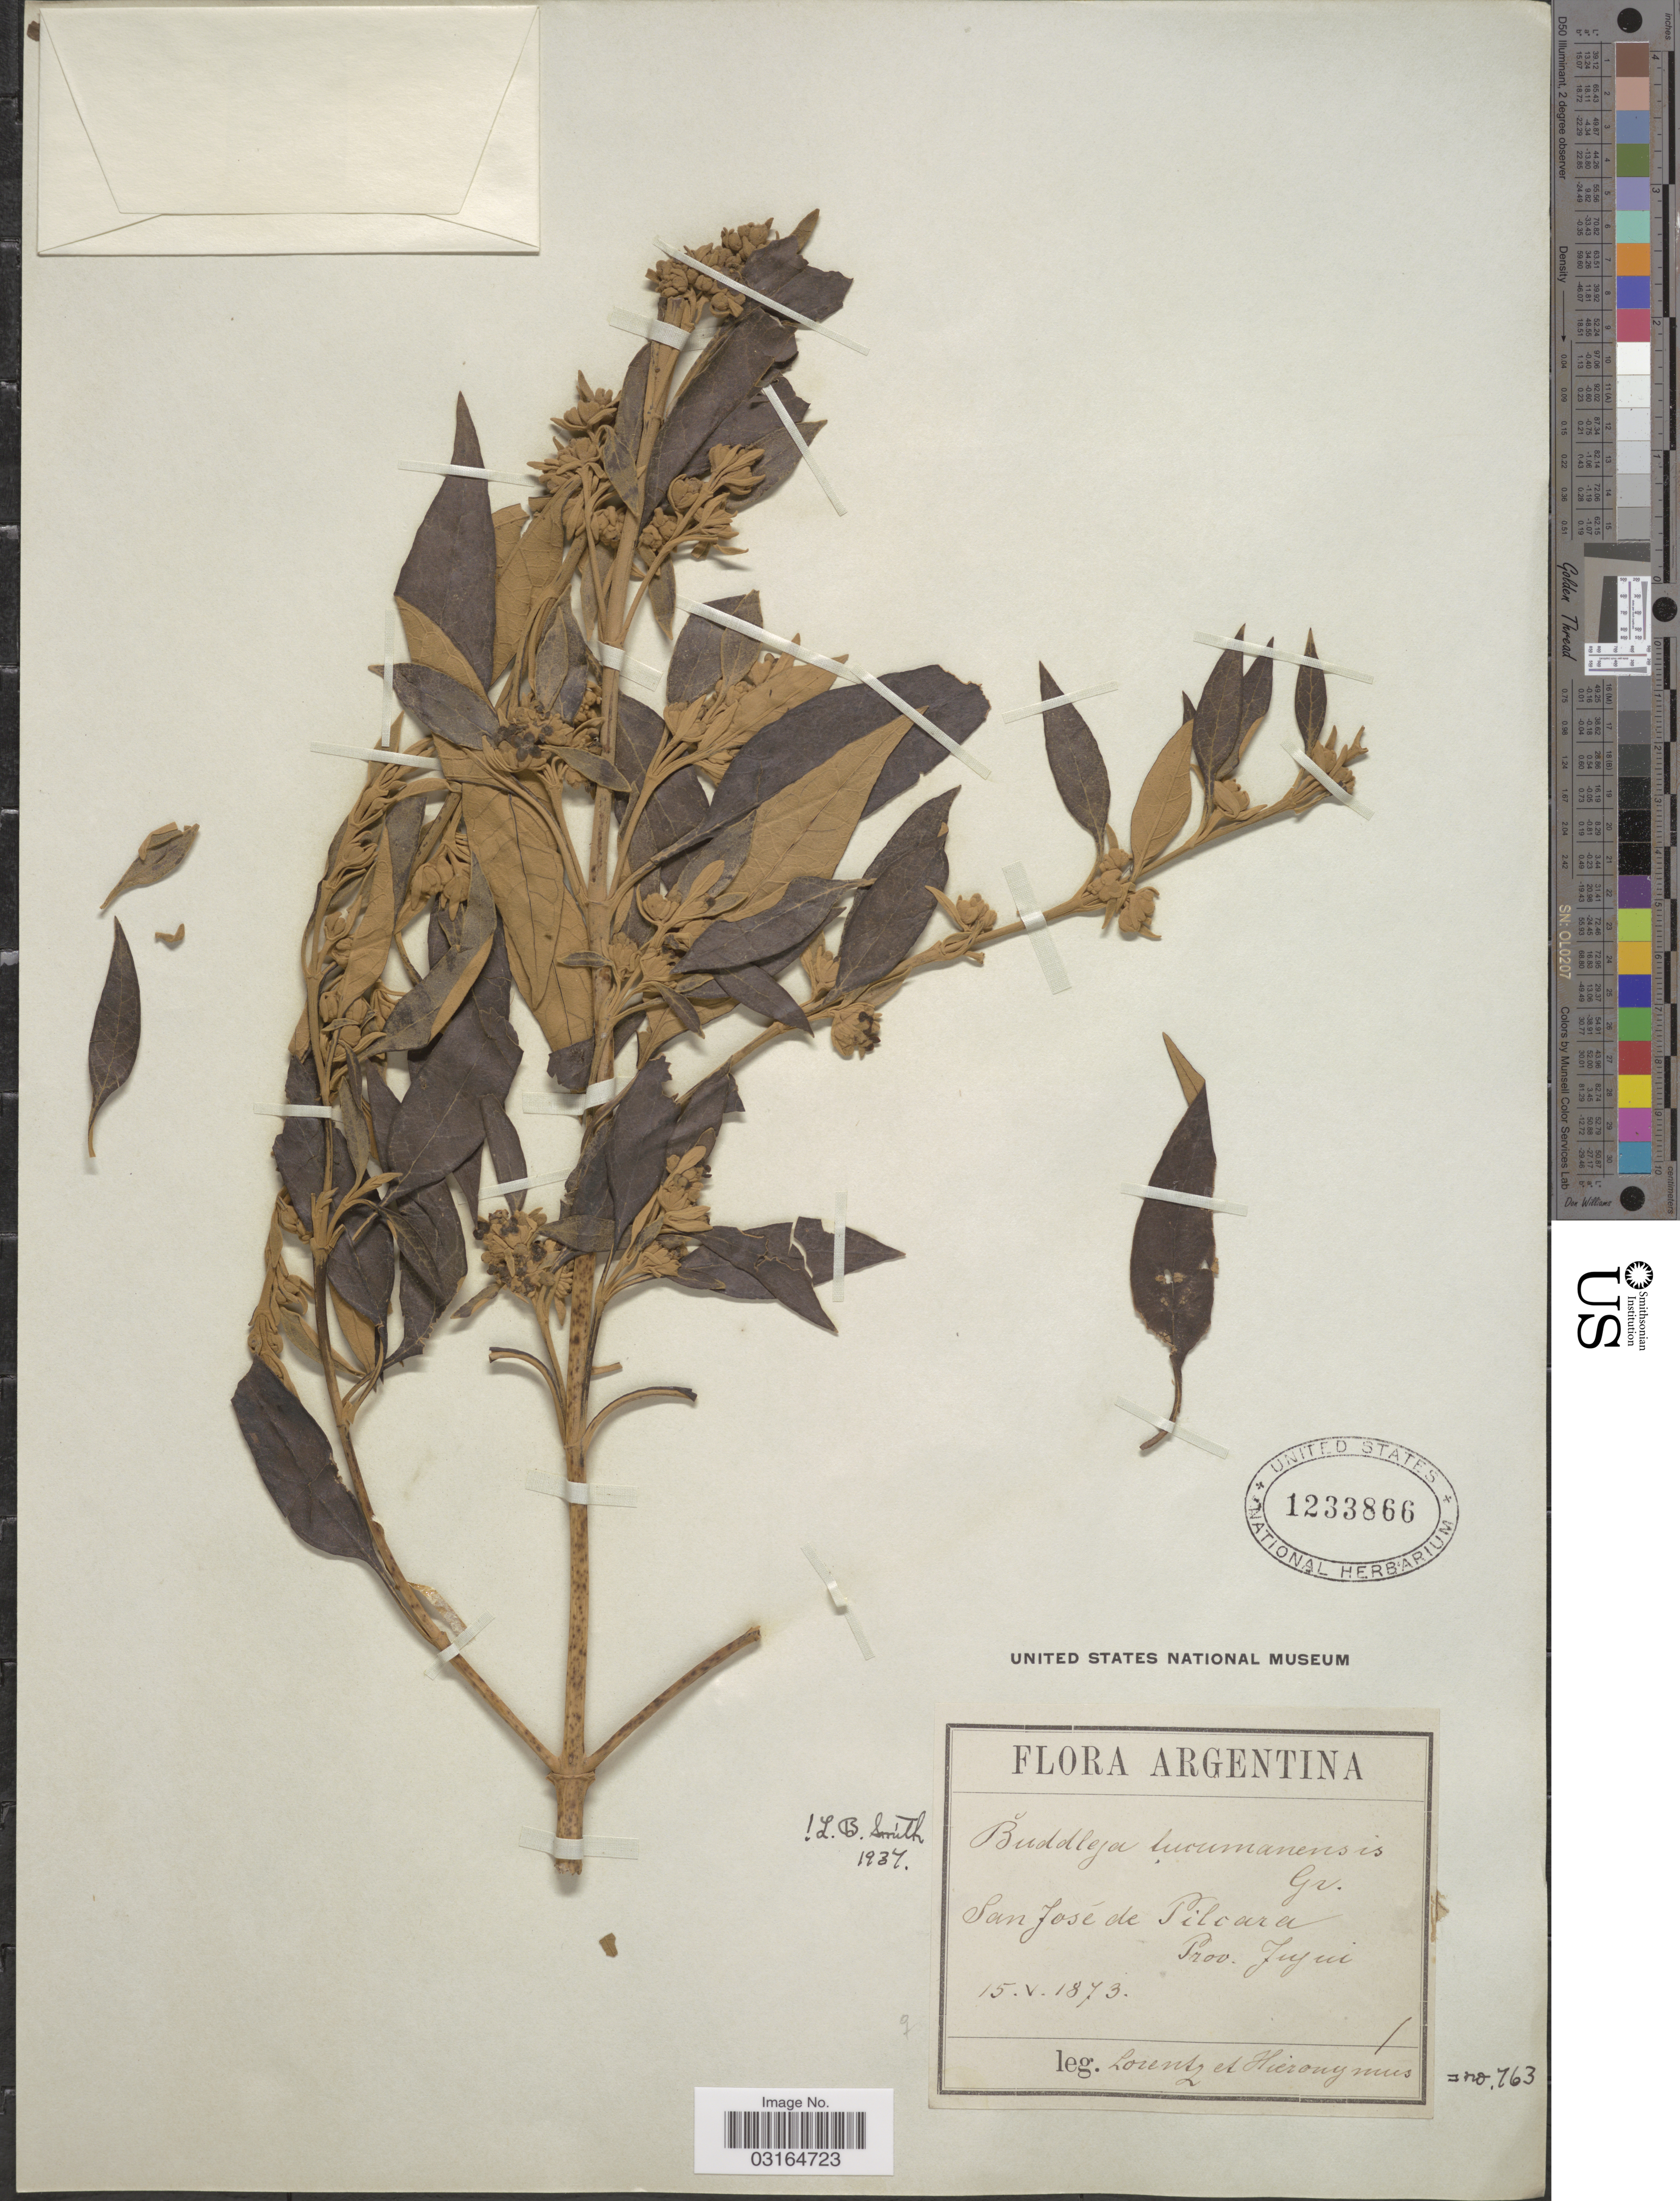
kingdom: Plantae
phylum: Tracheophyta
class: Magnoliopsida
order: Lamiales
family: Scrophulariaceae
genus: Buddleja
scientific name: Buddleja tucumanensis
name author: Griseb.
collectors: -. Lorentz & -. Hieronymus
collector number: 763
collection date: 1873-05-15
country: Argentina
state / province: Jujuy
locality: San José de Pilcara.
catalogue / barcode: US 1233866